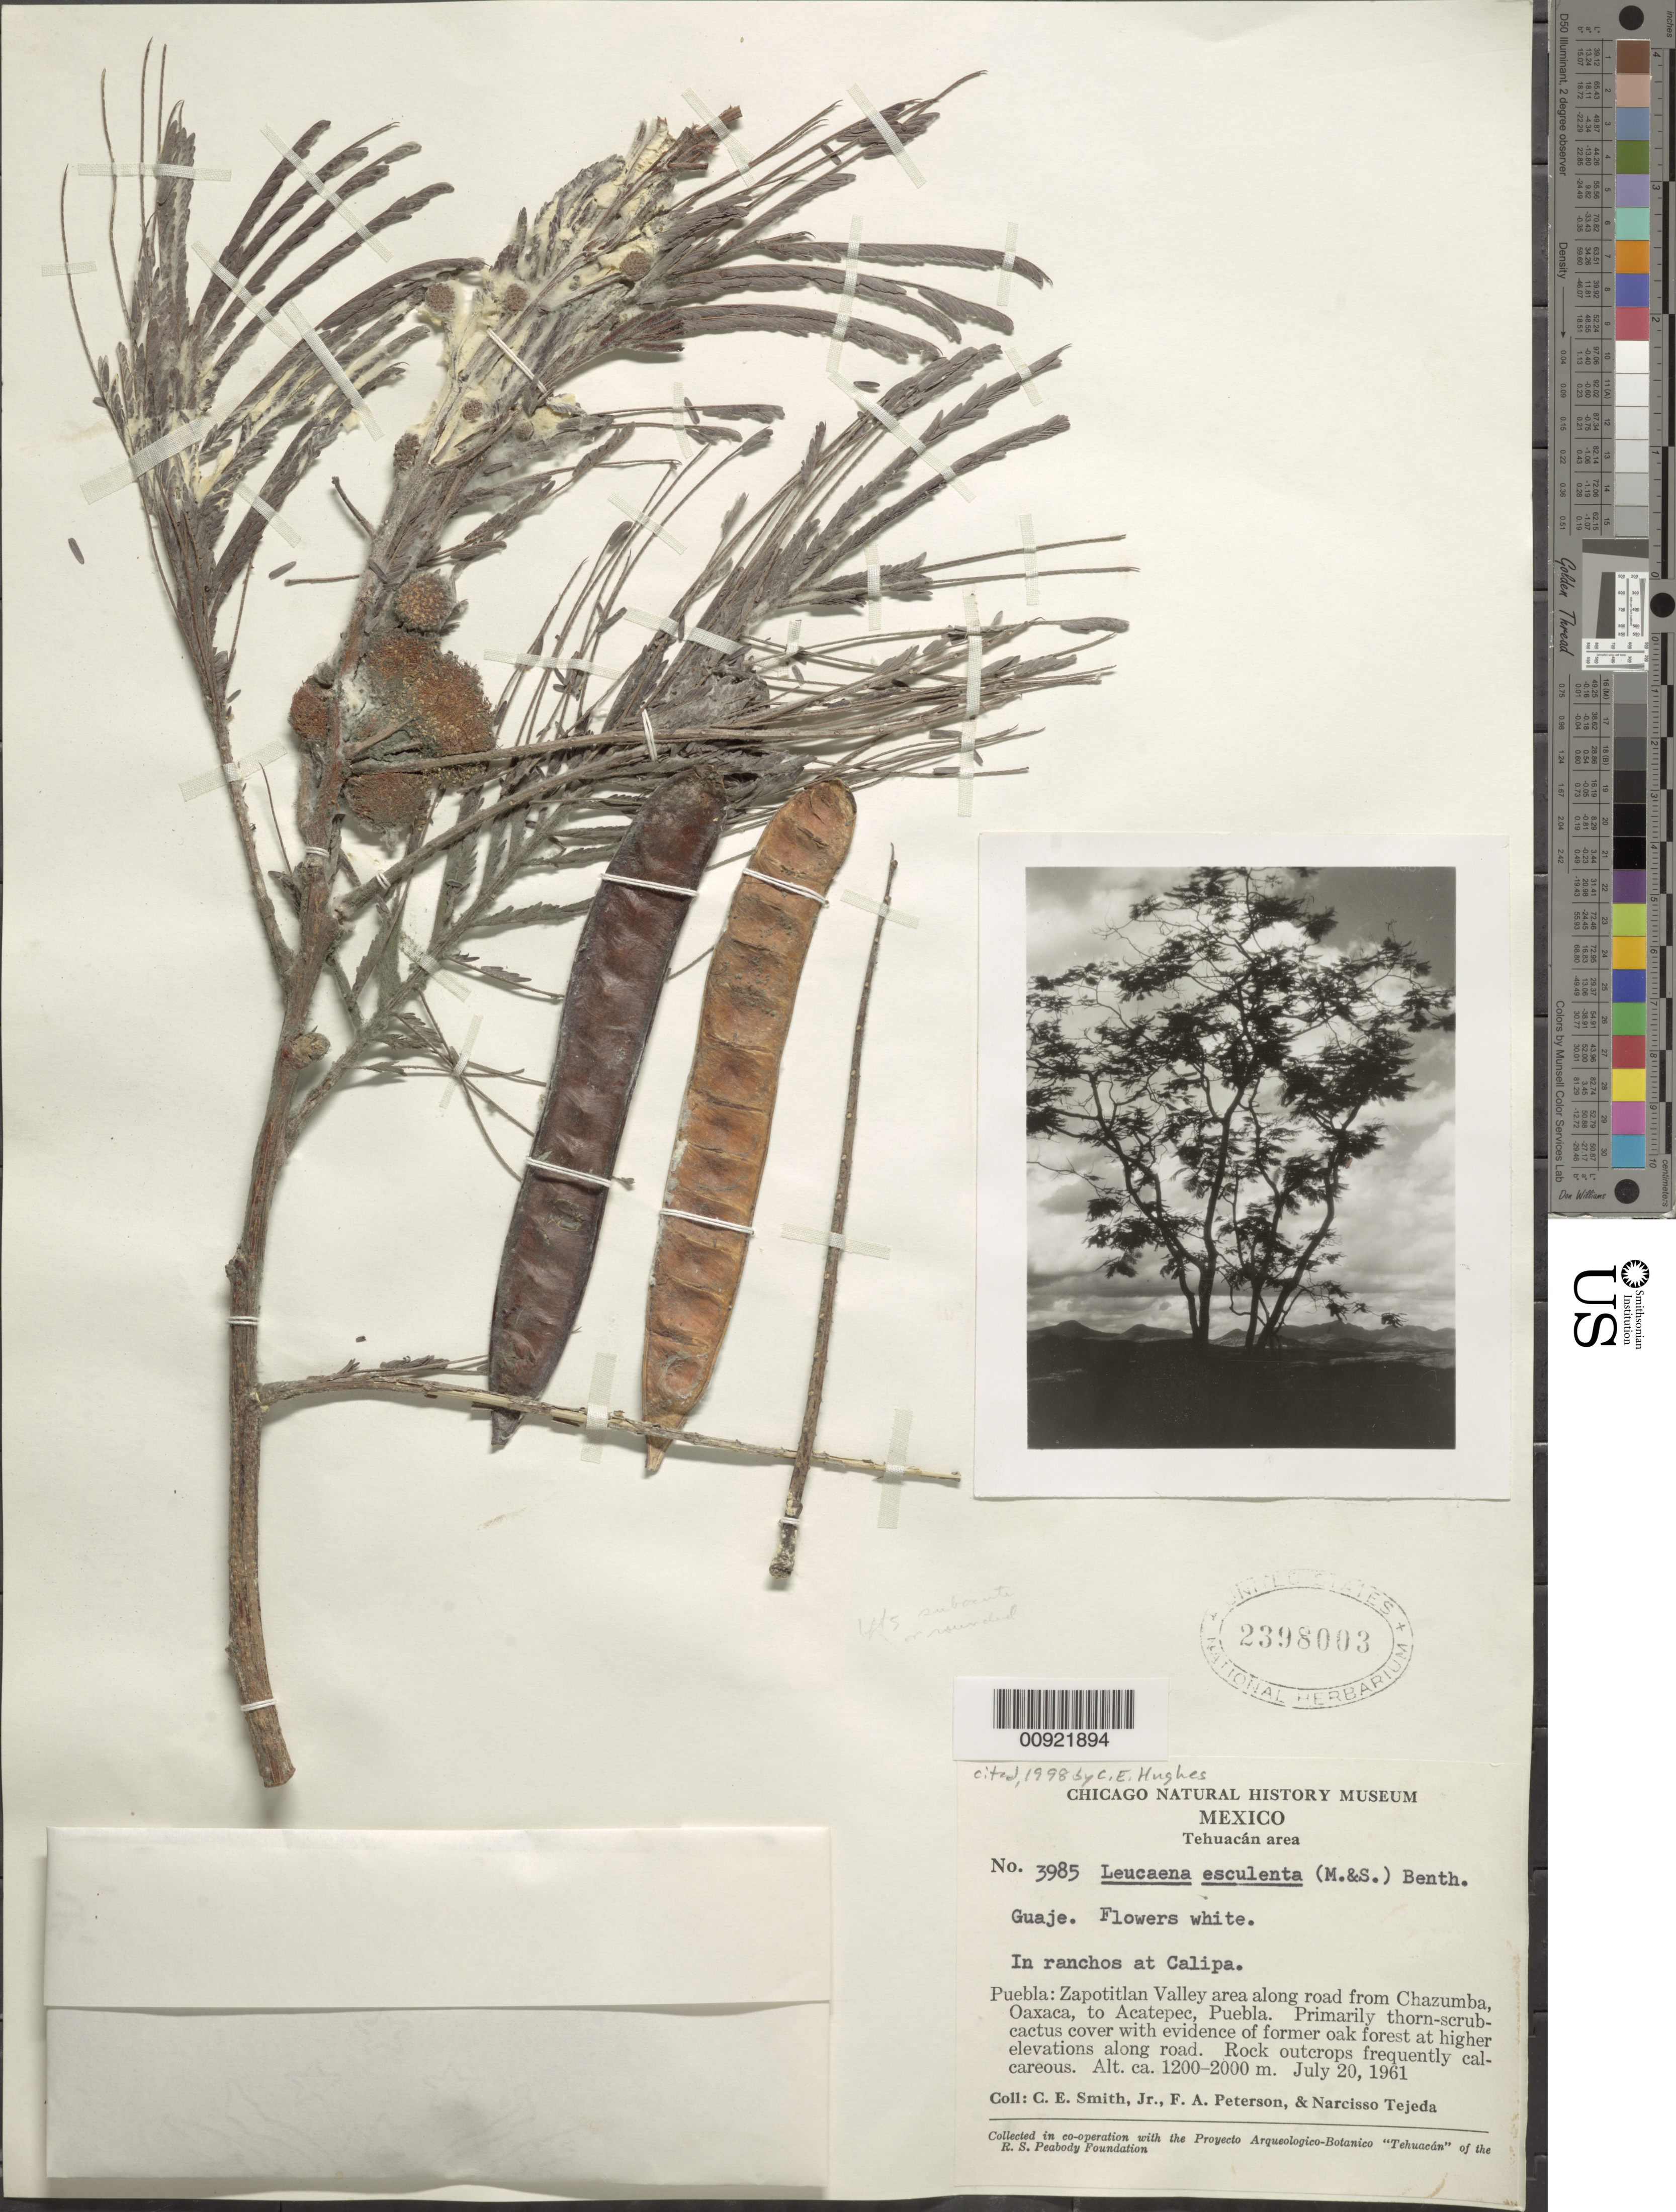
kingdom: Plantae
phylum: Tracheophyta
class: Magnoliopsida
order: Fabales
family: Fabaceae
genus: Leucaena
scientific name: Leucaena esculenta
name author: (Moc. & Sessé ex DC.) Benth.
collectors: C. E. Smith Jr.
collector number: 3985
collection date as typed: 20 Jul 1961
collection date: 1961-07-20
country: Mexico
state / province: Puebla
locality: Puebla: In ranchos at Calipa. Zapotitlan Valley area along road from Chazumba, Oaxaca, to Acatepec, Puebla.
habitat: Primarily thorn-scrub-cactus cover with evidence of former oak forest at higher elevations along road. Rock outcrops frequently calcareous.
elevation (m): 2000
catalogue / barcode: US 2398003